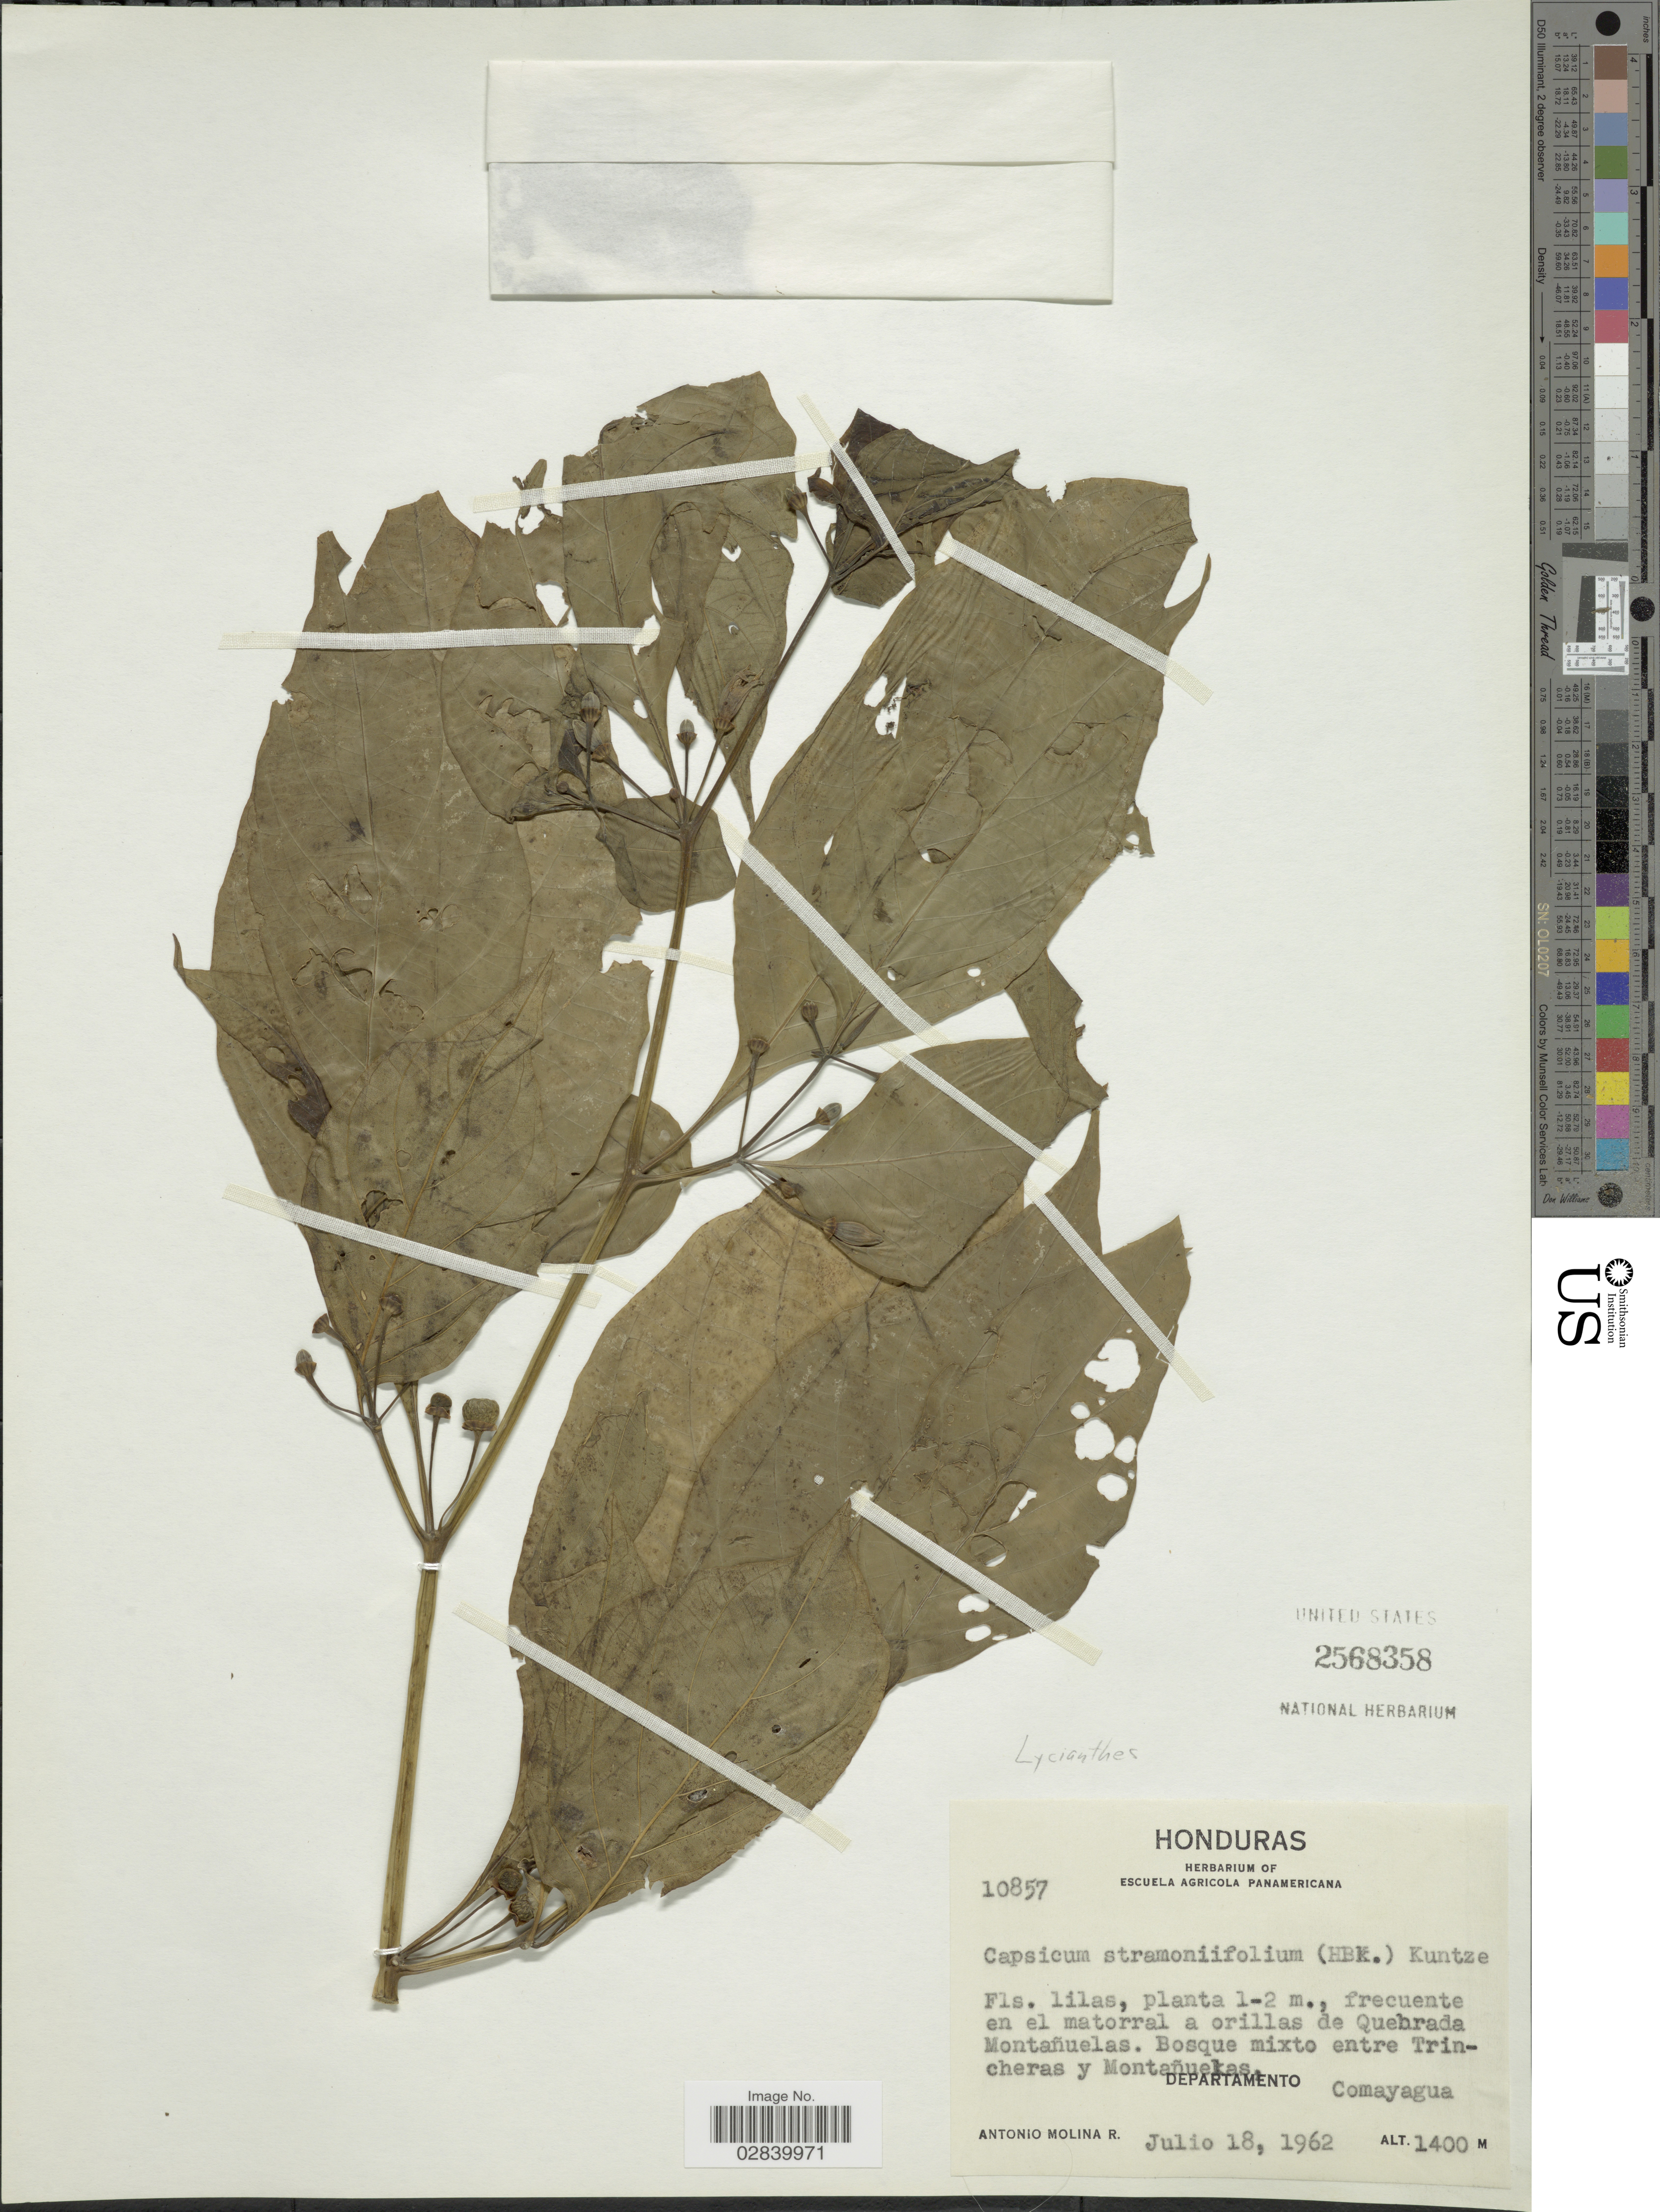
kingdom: Plantae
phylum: Tracheophyta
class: Magnoliopsida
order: Solanales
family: Solanaceae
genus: Lycianthes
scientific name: Lycianthes sp.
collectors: A. Molina R.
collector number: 10857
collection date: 1962-07-18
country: Honduras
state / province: Comayagua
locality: Frecuente en el matorral a orillas de Quebrada Montañuelas. Bosque mixto entre Trincheras y Montañuelas, departamento Comayagua.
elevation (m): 1400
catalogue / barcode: US 2568358